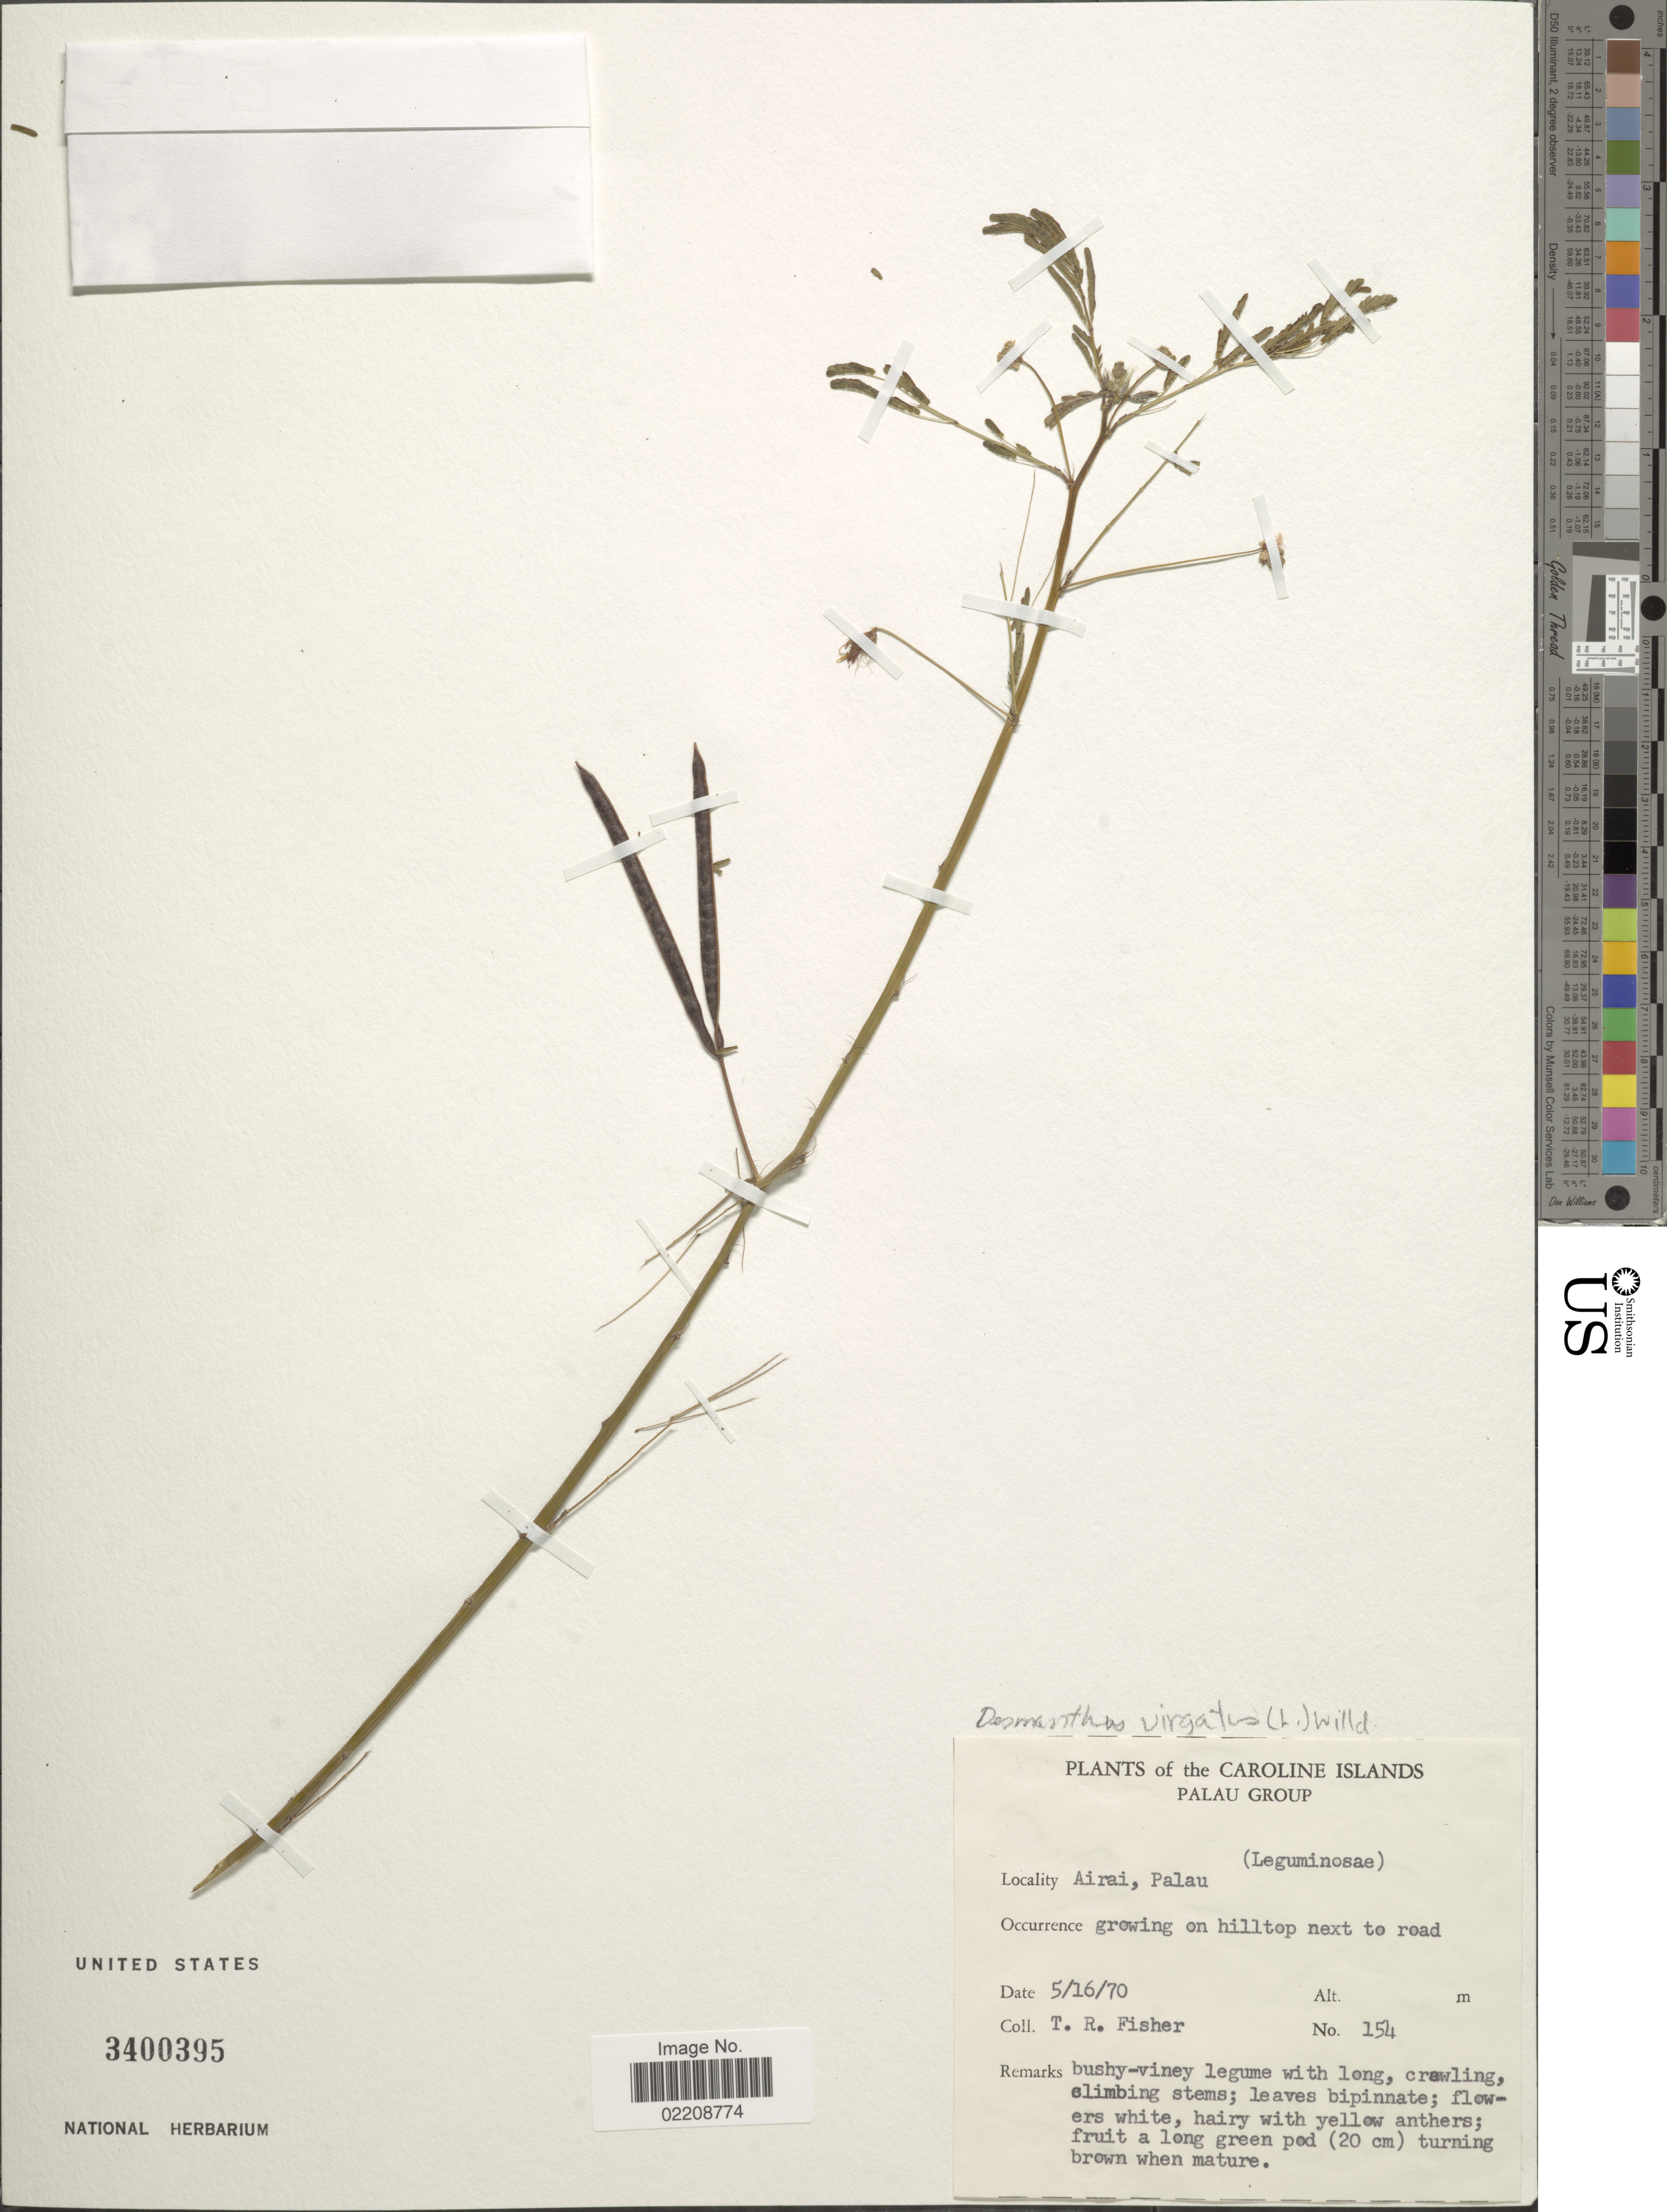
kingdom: Plantae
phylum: Tracheophyta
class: Magnoliopsida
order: Fabales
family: Fabaceae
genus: Desmanthus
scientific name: Desmanthus pernambucanus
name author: (L.) Thell.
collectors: T. R. Fisher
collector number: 154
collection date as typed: Transcribed d/m/y: 16/5/70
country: Palau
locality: Airai, Palau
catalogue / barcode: US 3400395